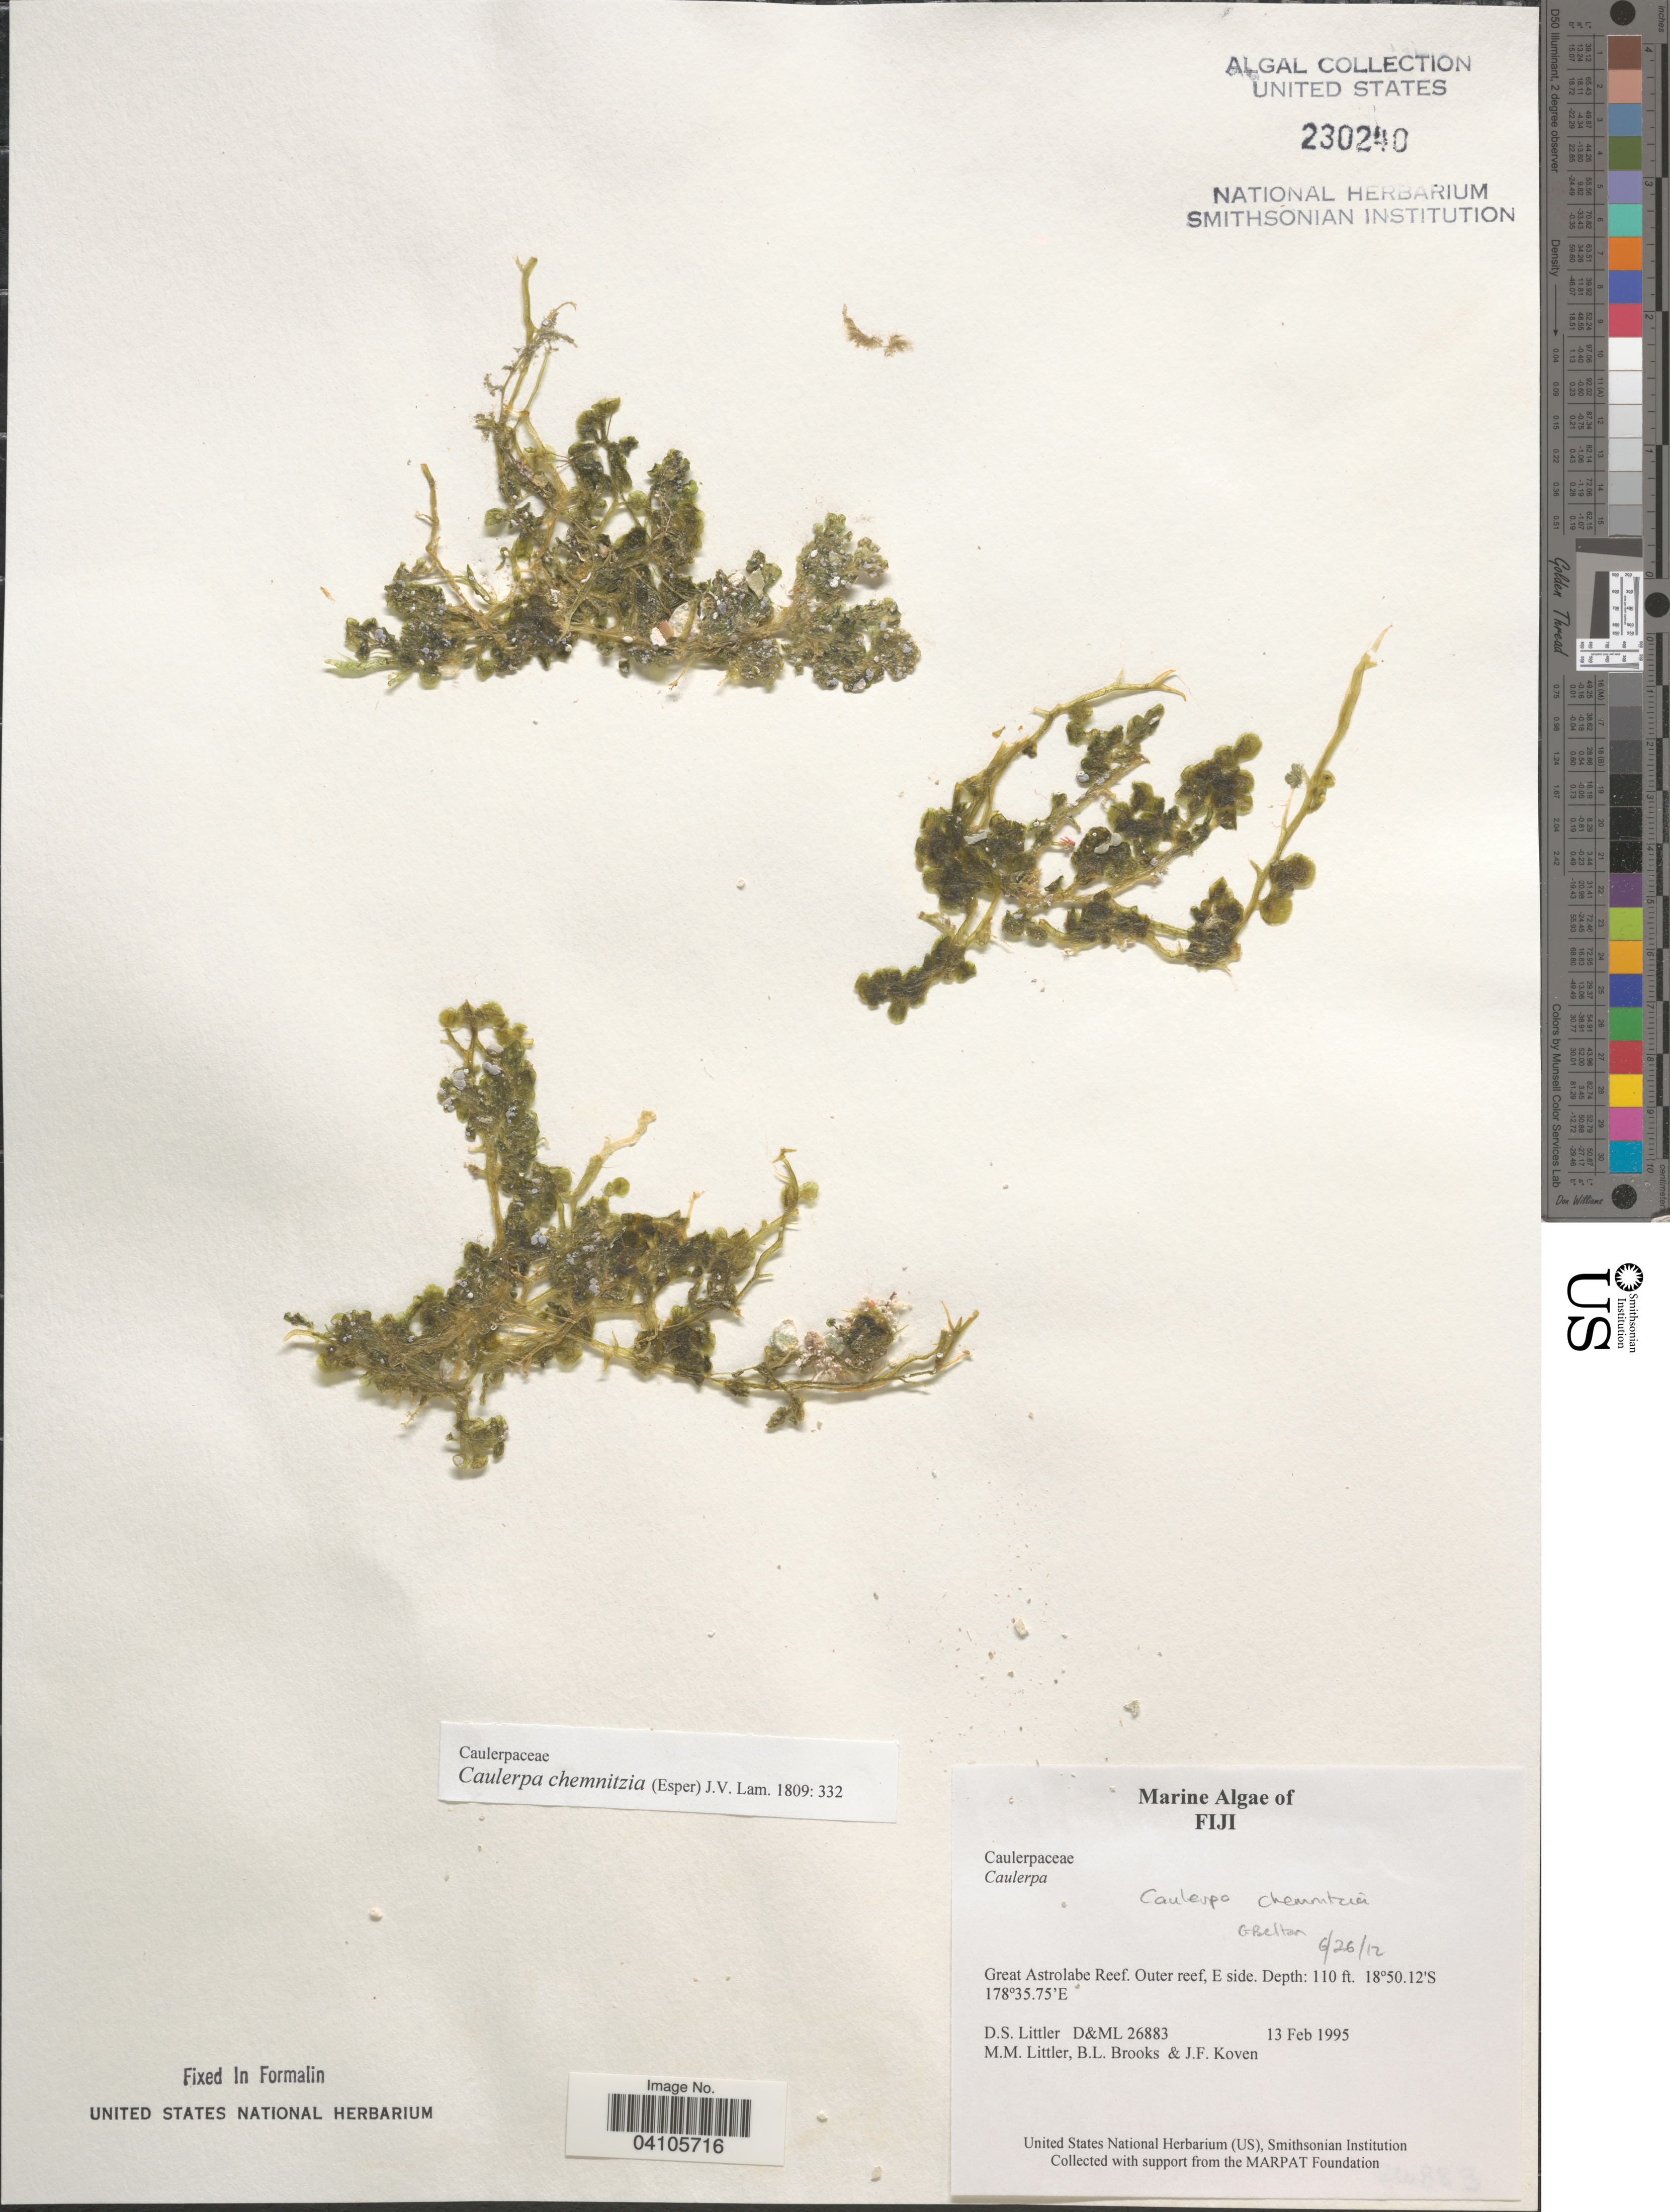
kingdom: Plantae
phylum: Chlorophyta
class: Ulvophyceae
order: Bryopsidales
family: Caulerpaceae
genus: Caulerpa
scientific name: Caulerpa chemnitzia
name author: (Esper) J.V.Lamouroux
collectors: D. S. Littler, B. Brooks & J. Koven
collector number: D&ML 26883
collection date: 1995-02-13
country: Fiji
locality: Great Astrolabe Reef. Outer reef, E side.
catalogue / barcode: US 230240